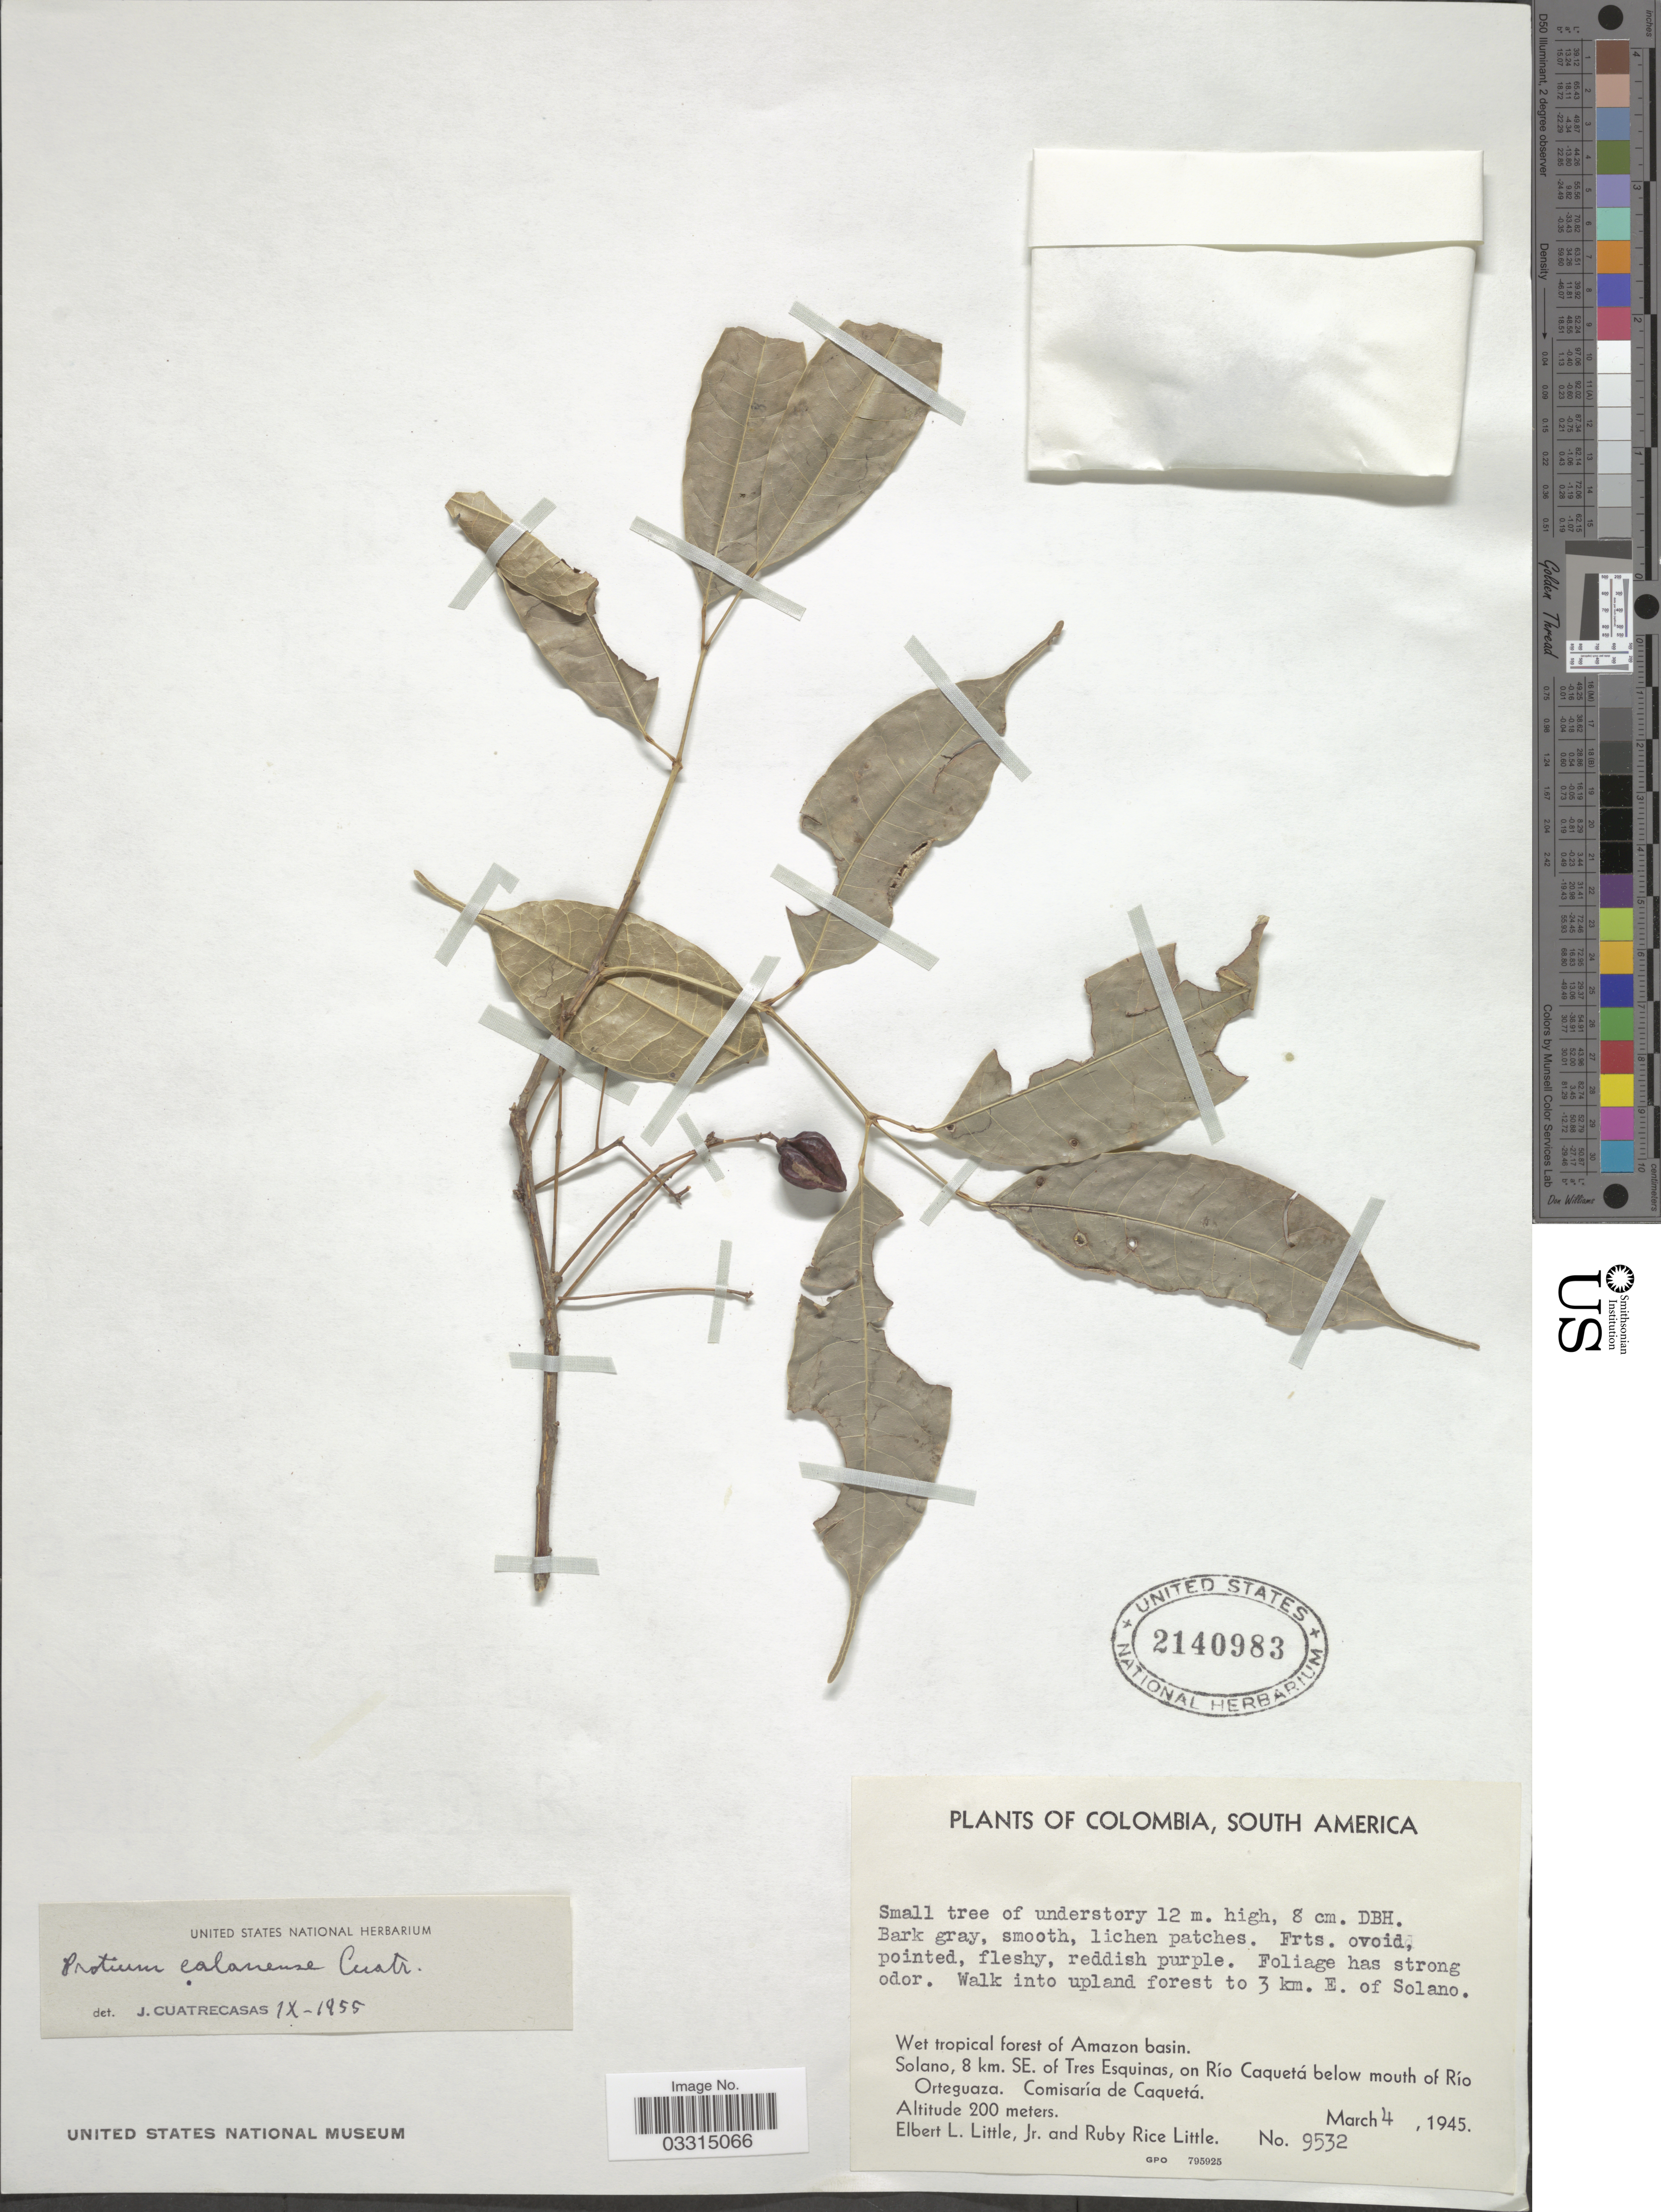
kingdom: Plantae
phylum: Tracheophyta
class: Magnoliopsida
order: Sapindales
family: Burseraceae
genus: Protium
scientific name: Protium calanense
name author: Cuatrec.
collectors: E. L. Little & R. R. Little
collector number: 9532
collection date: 1945-03-04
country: Colombia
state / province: Caquetá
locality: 3 km. E. of Solano. Amazon basin. Solano, 8 km. SE. of Tres Esquinas, on Río Caquetá below mouth of Río Orteguaza. Comisaría de Caquetá.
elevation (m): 200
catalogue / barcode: US 2140983